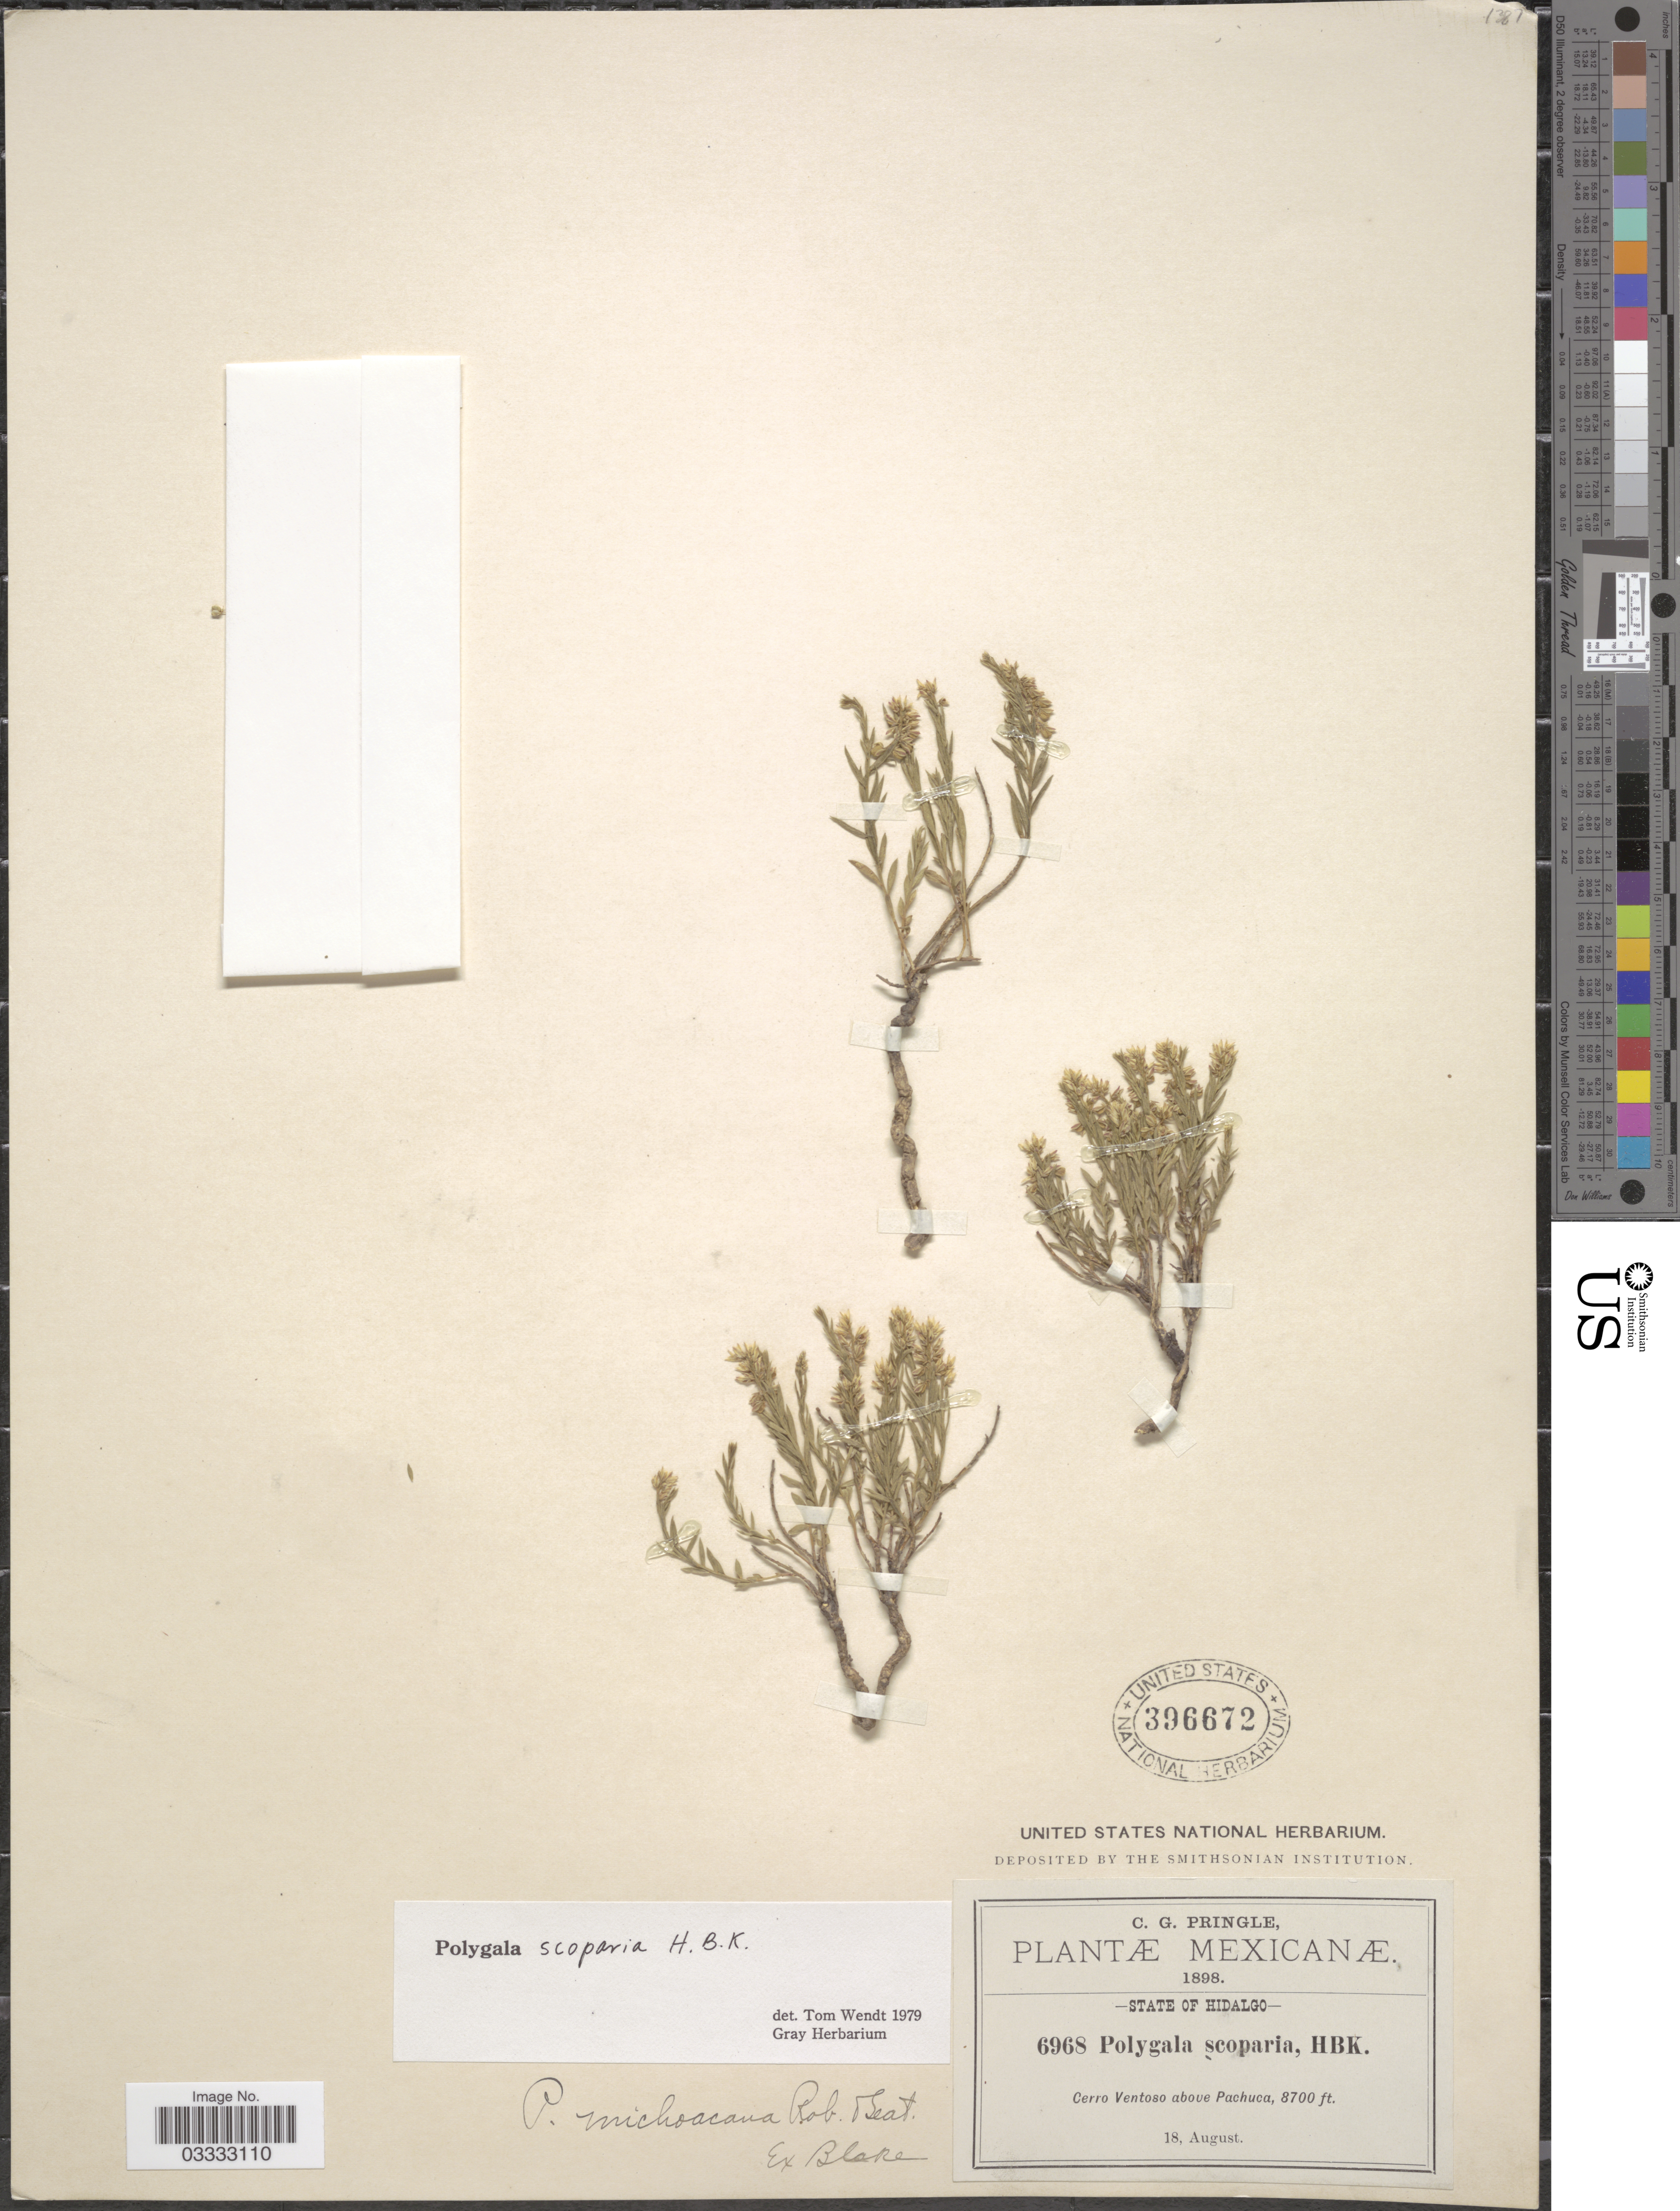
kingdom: Plantae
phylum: Tracheophyta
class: Magnoliopsida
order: Fabales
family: Polygalaceae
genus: Polygala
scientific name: Polygala scoparia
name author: Kunth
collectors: C. G. Pringle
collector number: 6968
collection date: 1898-08-18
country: Mexico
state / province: Hidalgo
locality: Cerro Ventoso above Pachuca.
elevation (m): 2652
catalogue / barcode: US 396672